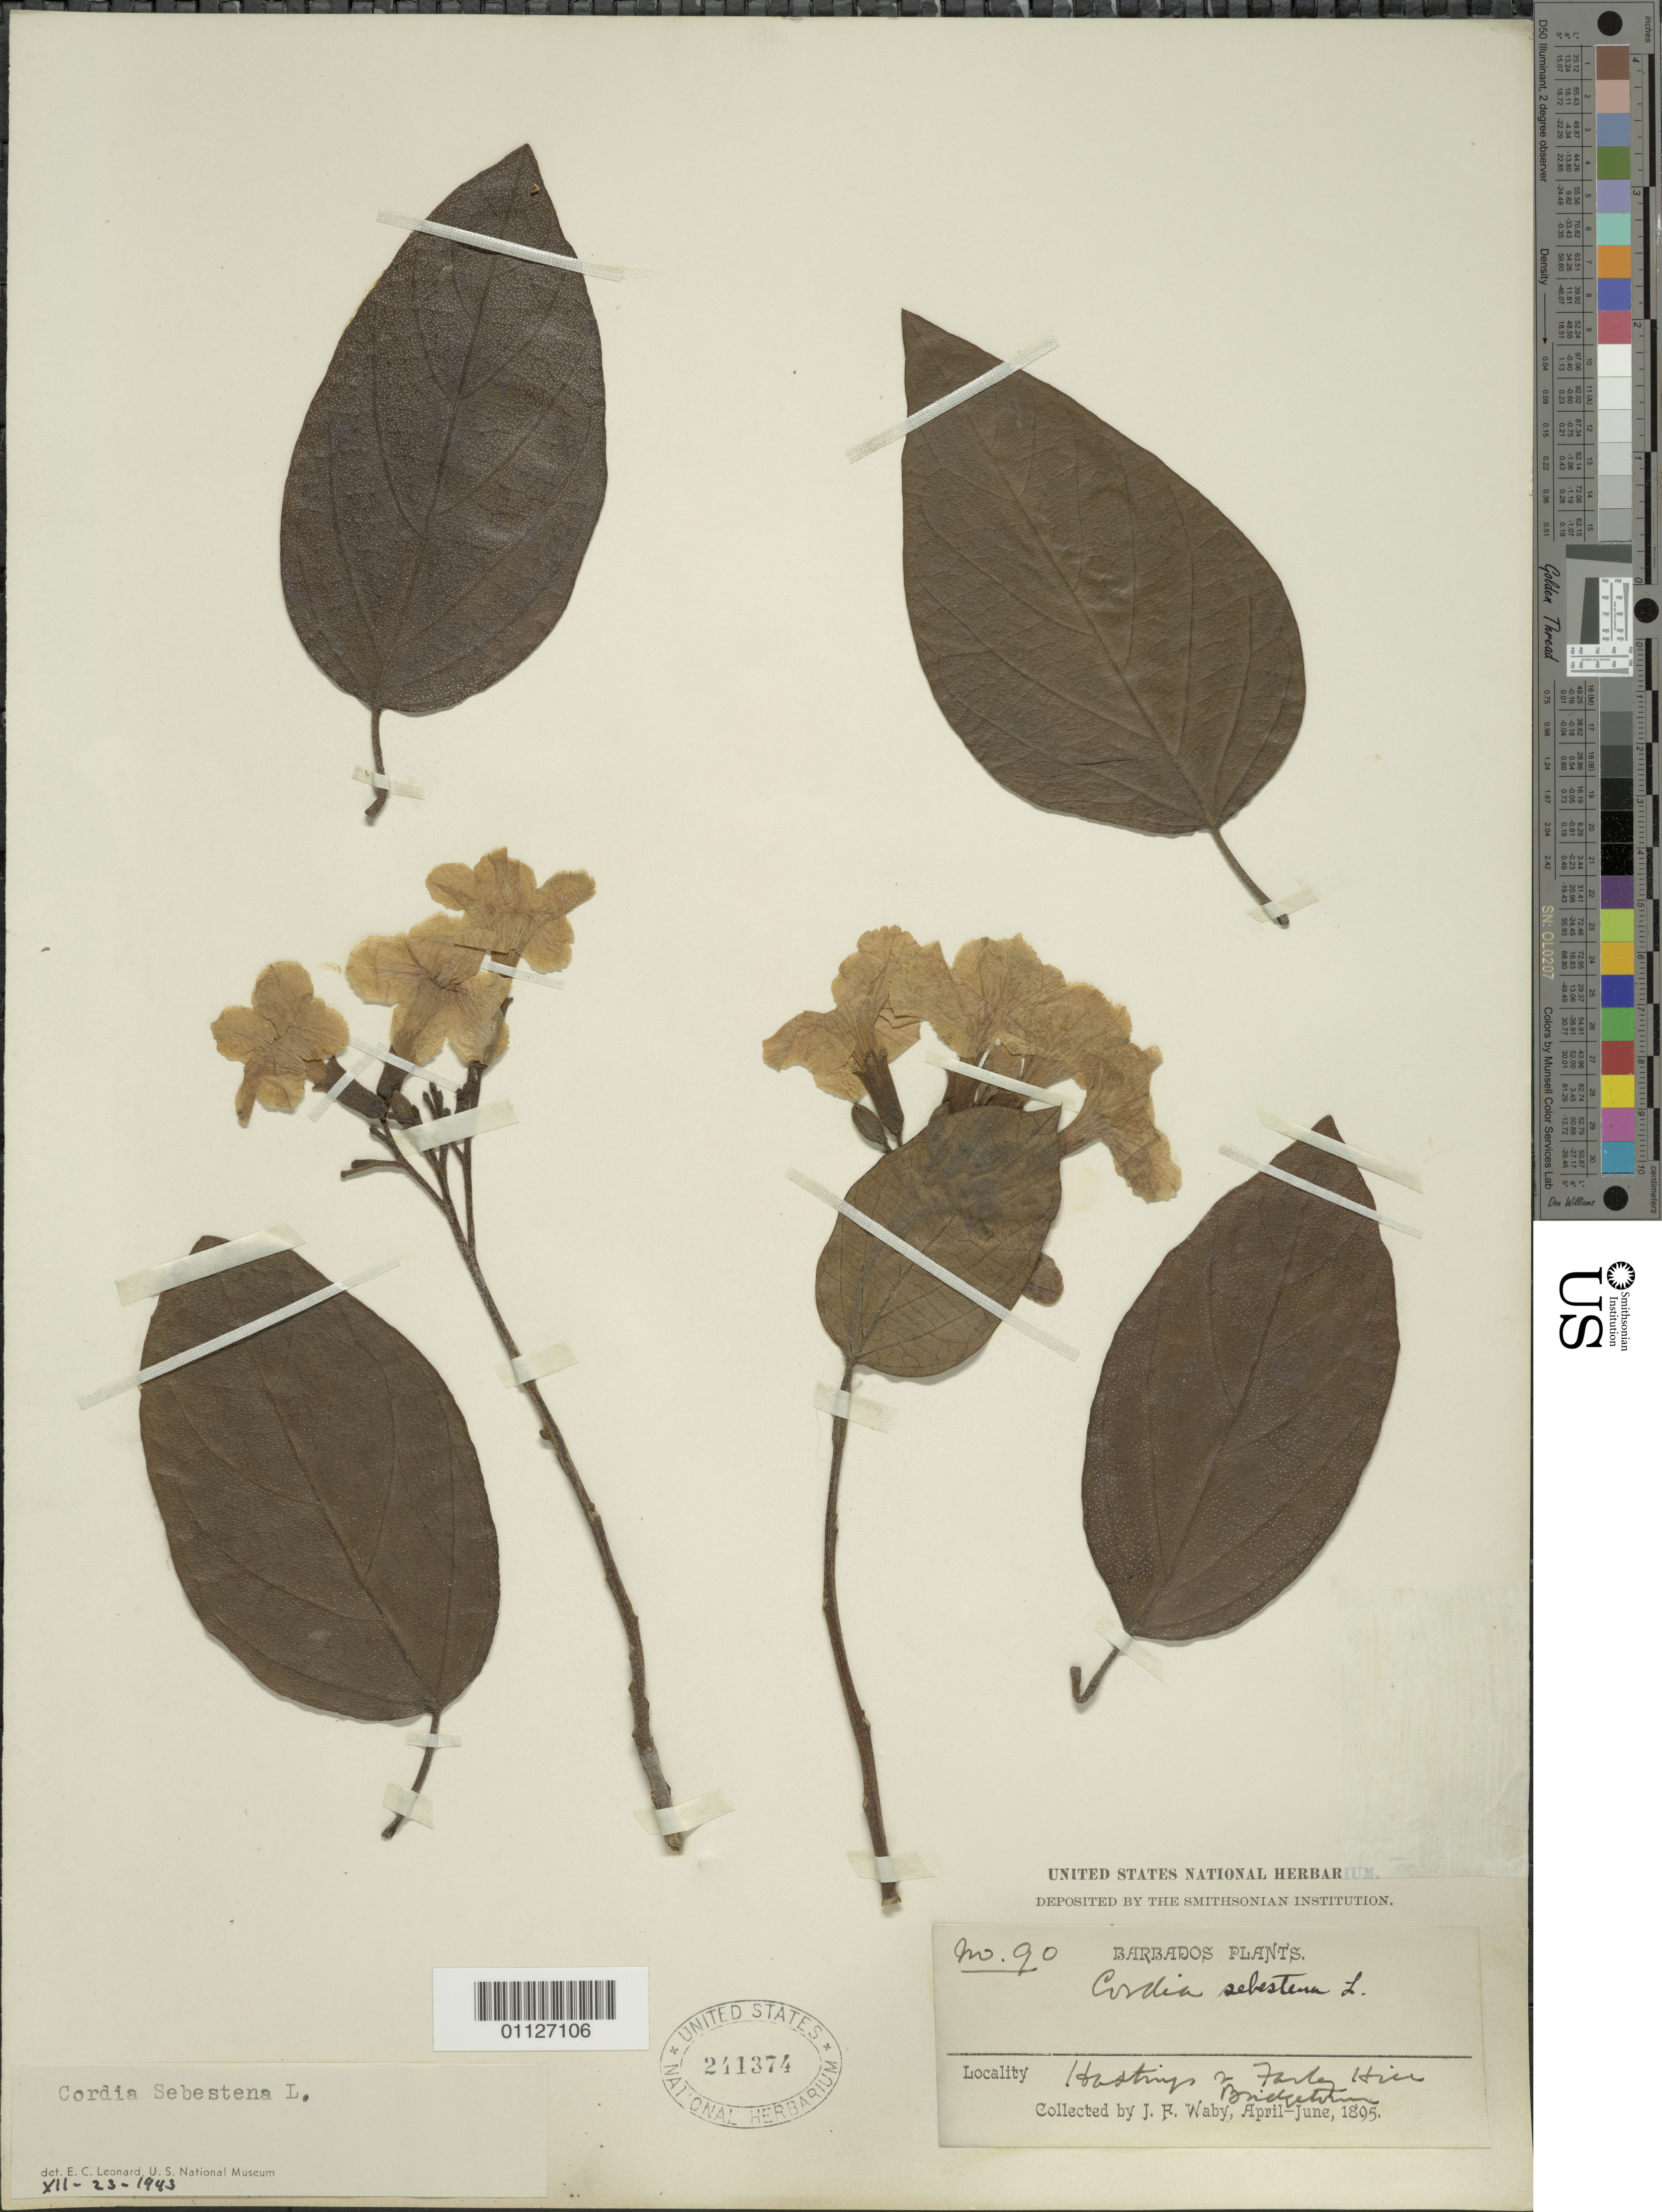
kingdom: Plantae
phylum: Tracheophyta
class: Magnoliopsida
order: Boraginales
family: Cordiaceae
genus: Cordia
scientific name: Cordia sebestena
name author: L.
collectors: J. Waby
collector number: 90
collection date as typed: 01 Apr 1895 to 30 Jun 1895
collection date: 1895-04-01/1895-06-30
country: Barbados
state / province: Christ Church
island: Barbados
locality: Hastings or Farley Hill, Bridgetown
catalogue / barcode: US 241374